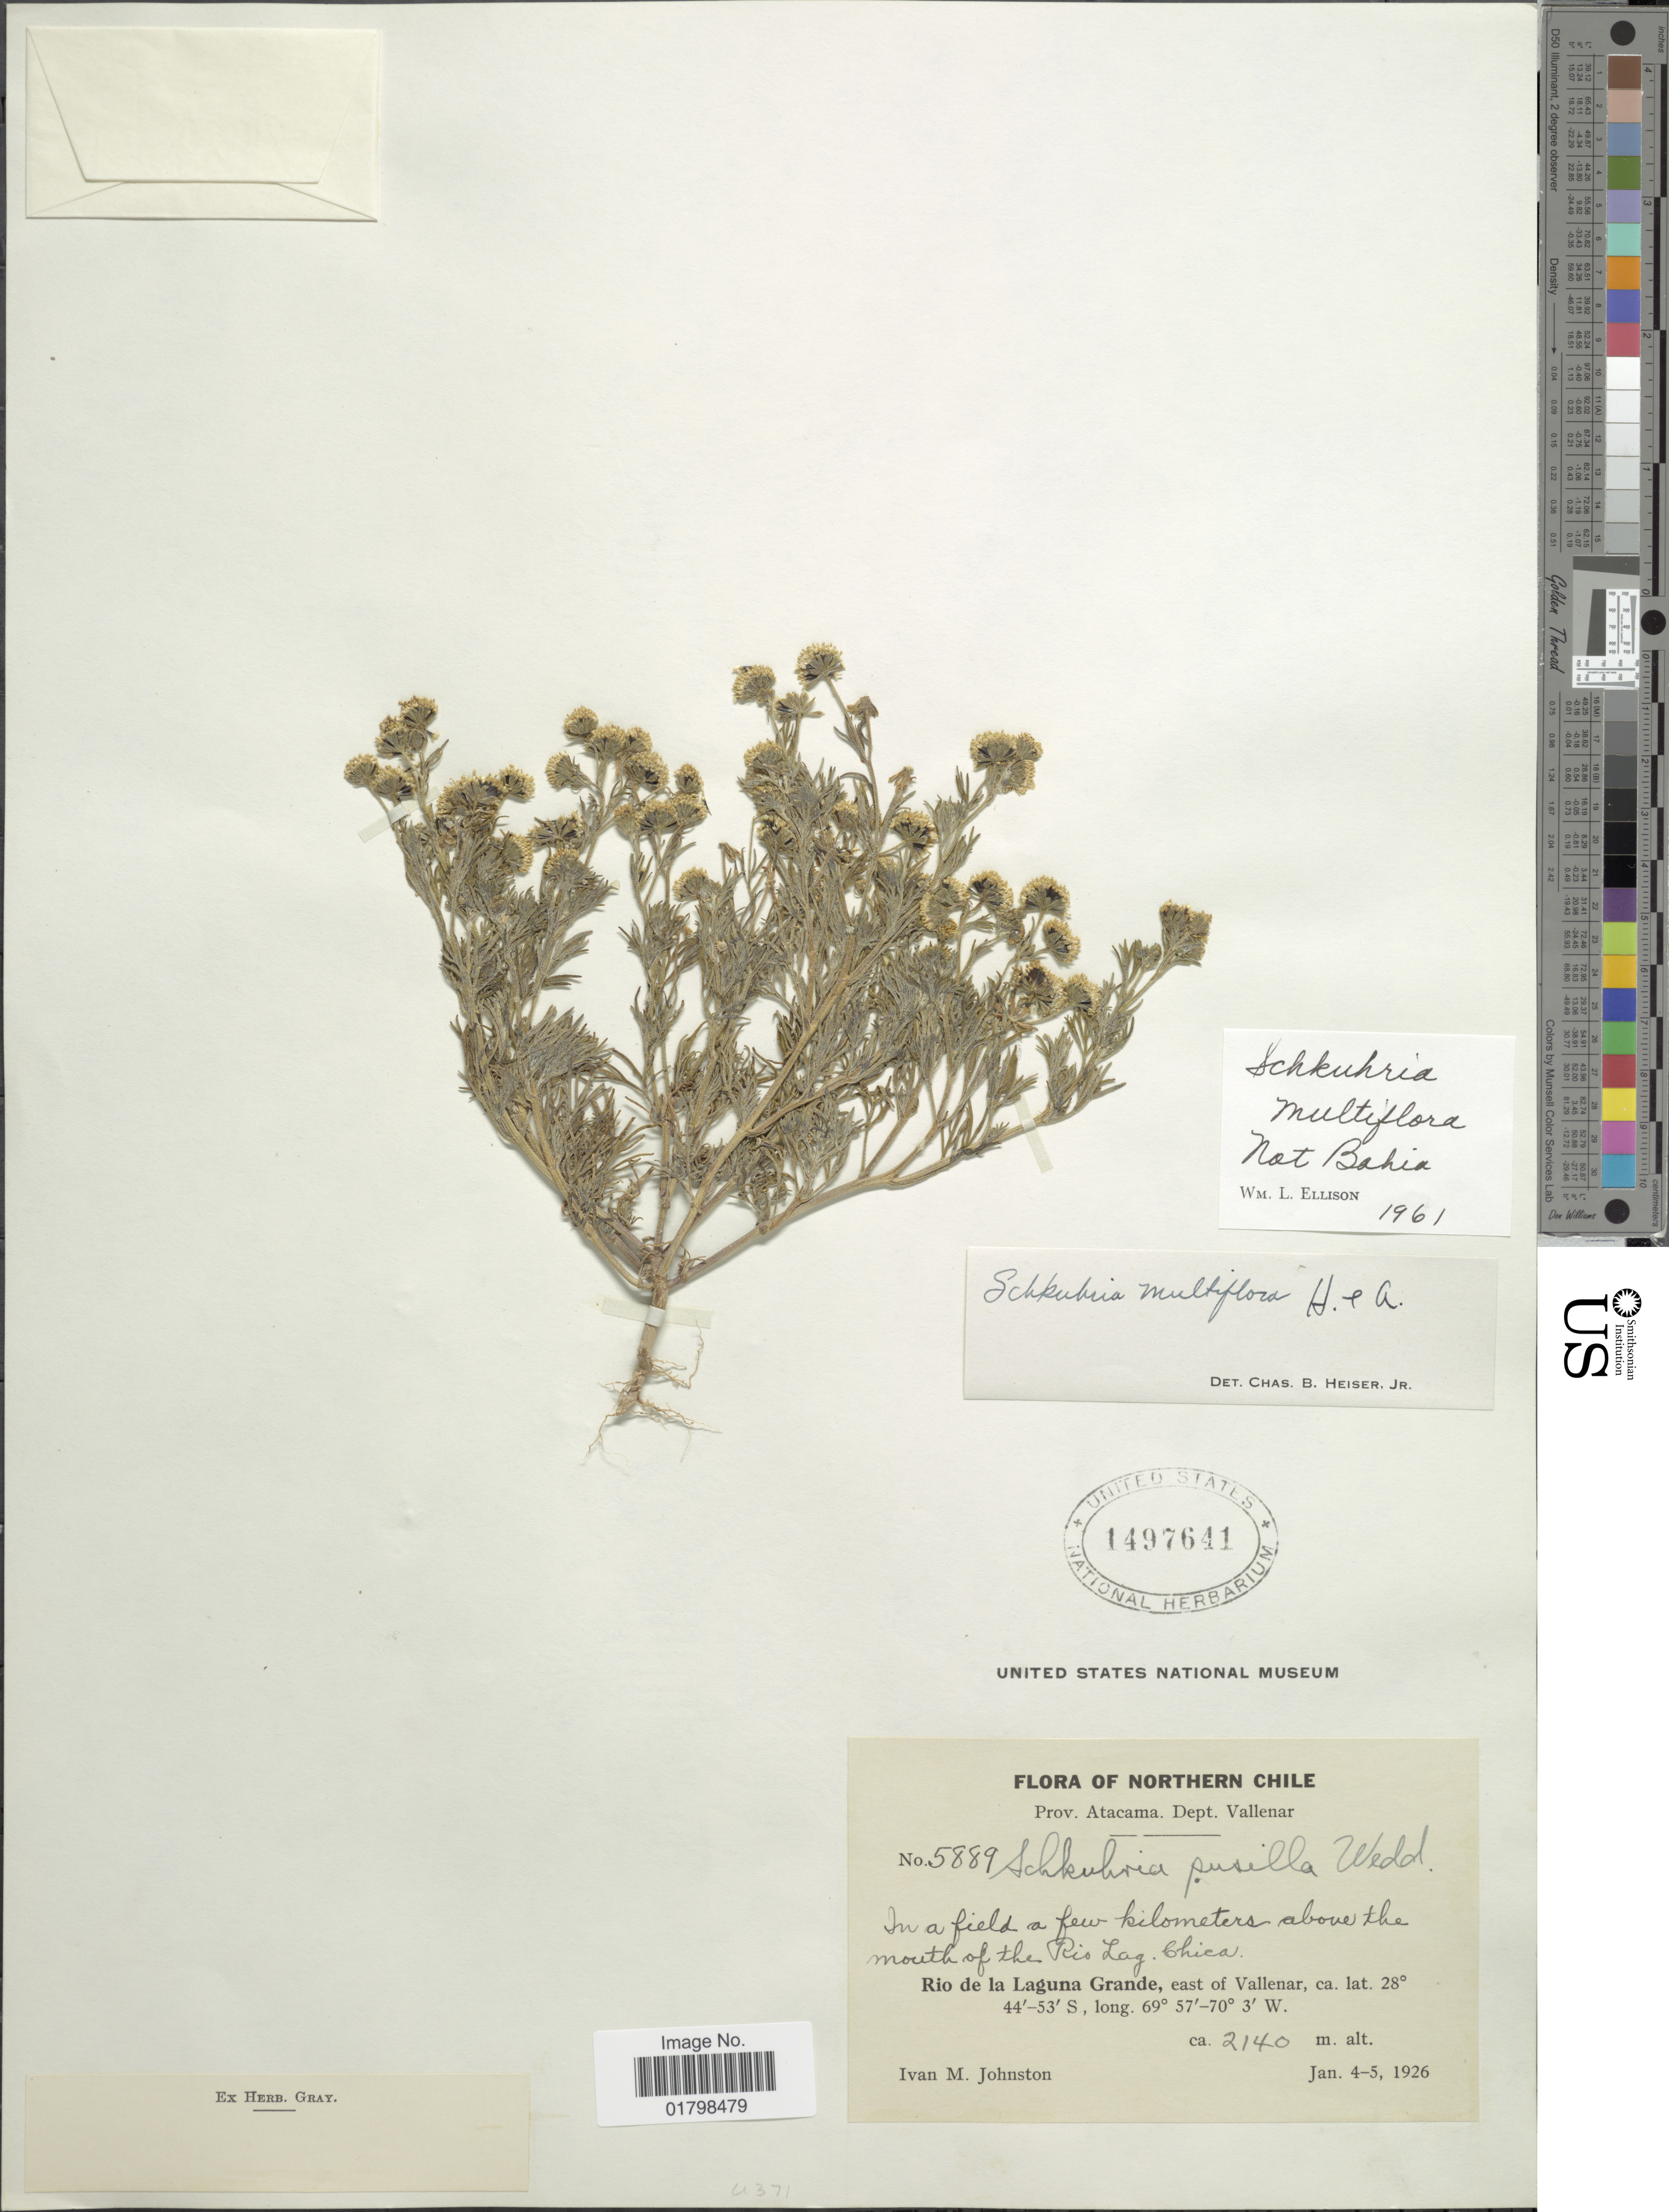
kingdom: Plantae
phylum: Tracheophyta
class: Magnoliopsida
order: Asterales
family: Asteraceae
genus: Schkuhria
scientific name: Schkuhria multiflora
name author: Hook. & Arn.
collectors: I.M. Johnston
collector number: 5889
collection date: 1926-01-04/1926-01-05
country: Chile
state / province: Atacama (III)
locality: Dept. Vallenar, in a field a few kilometers above the mouth of the Rio Lag. Chica. Rio de la Laguna Grande, east of Vallenar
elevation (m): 2140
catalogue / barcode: US 1497641